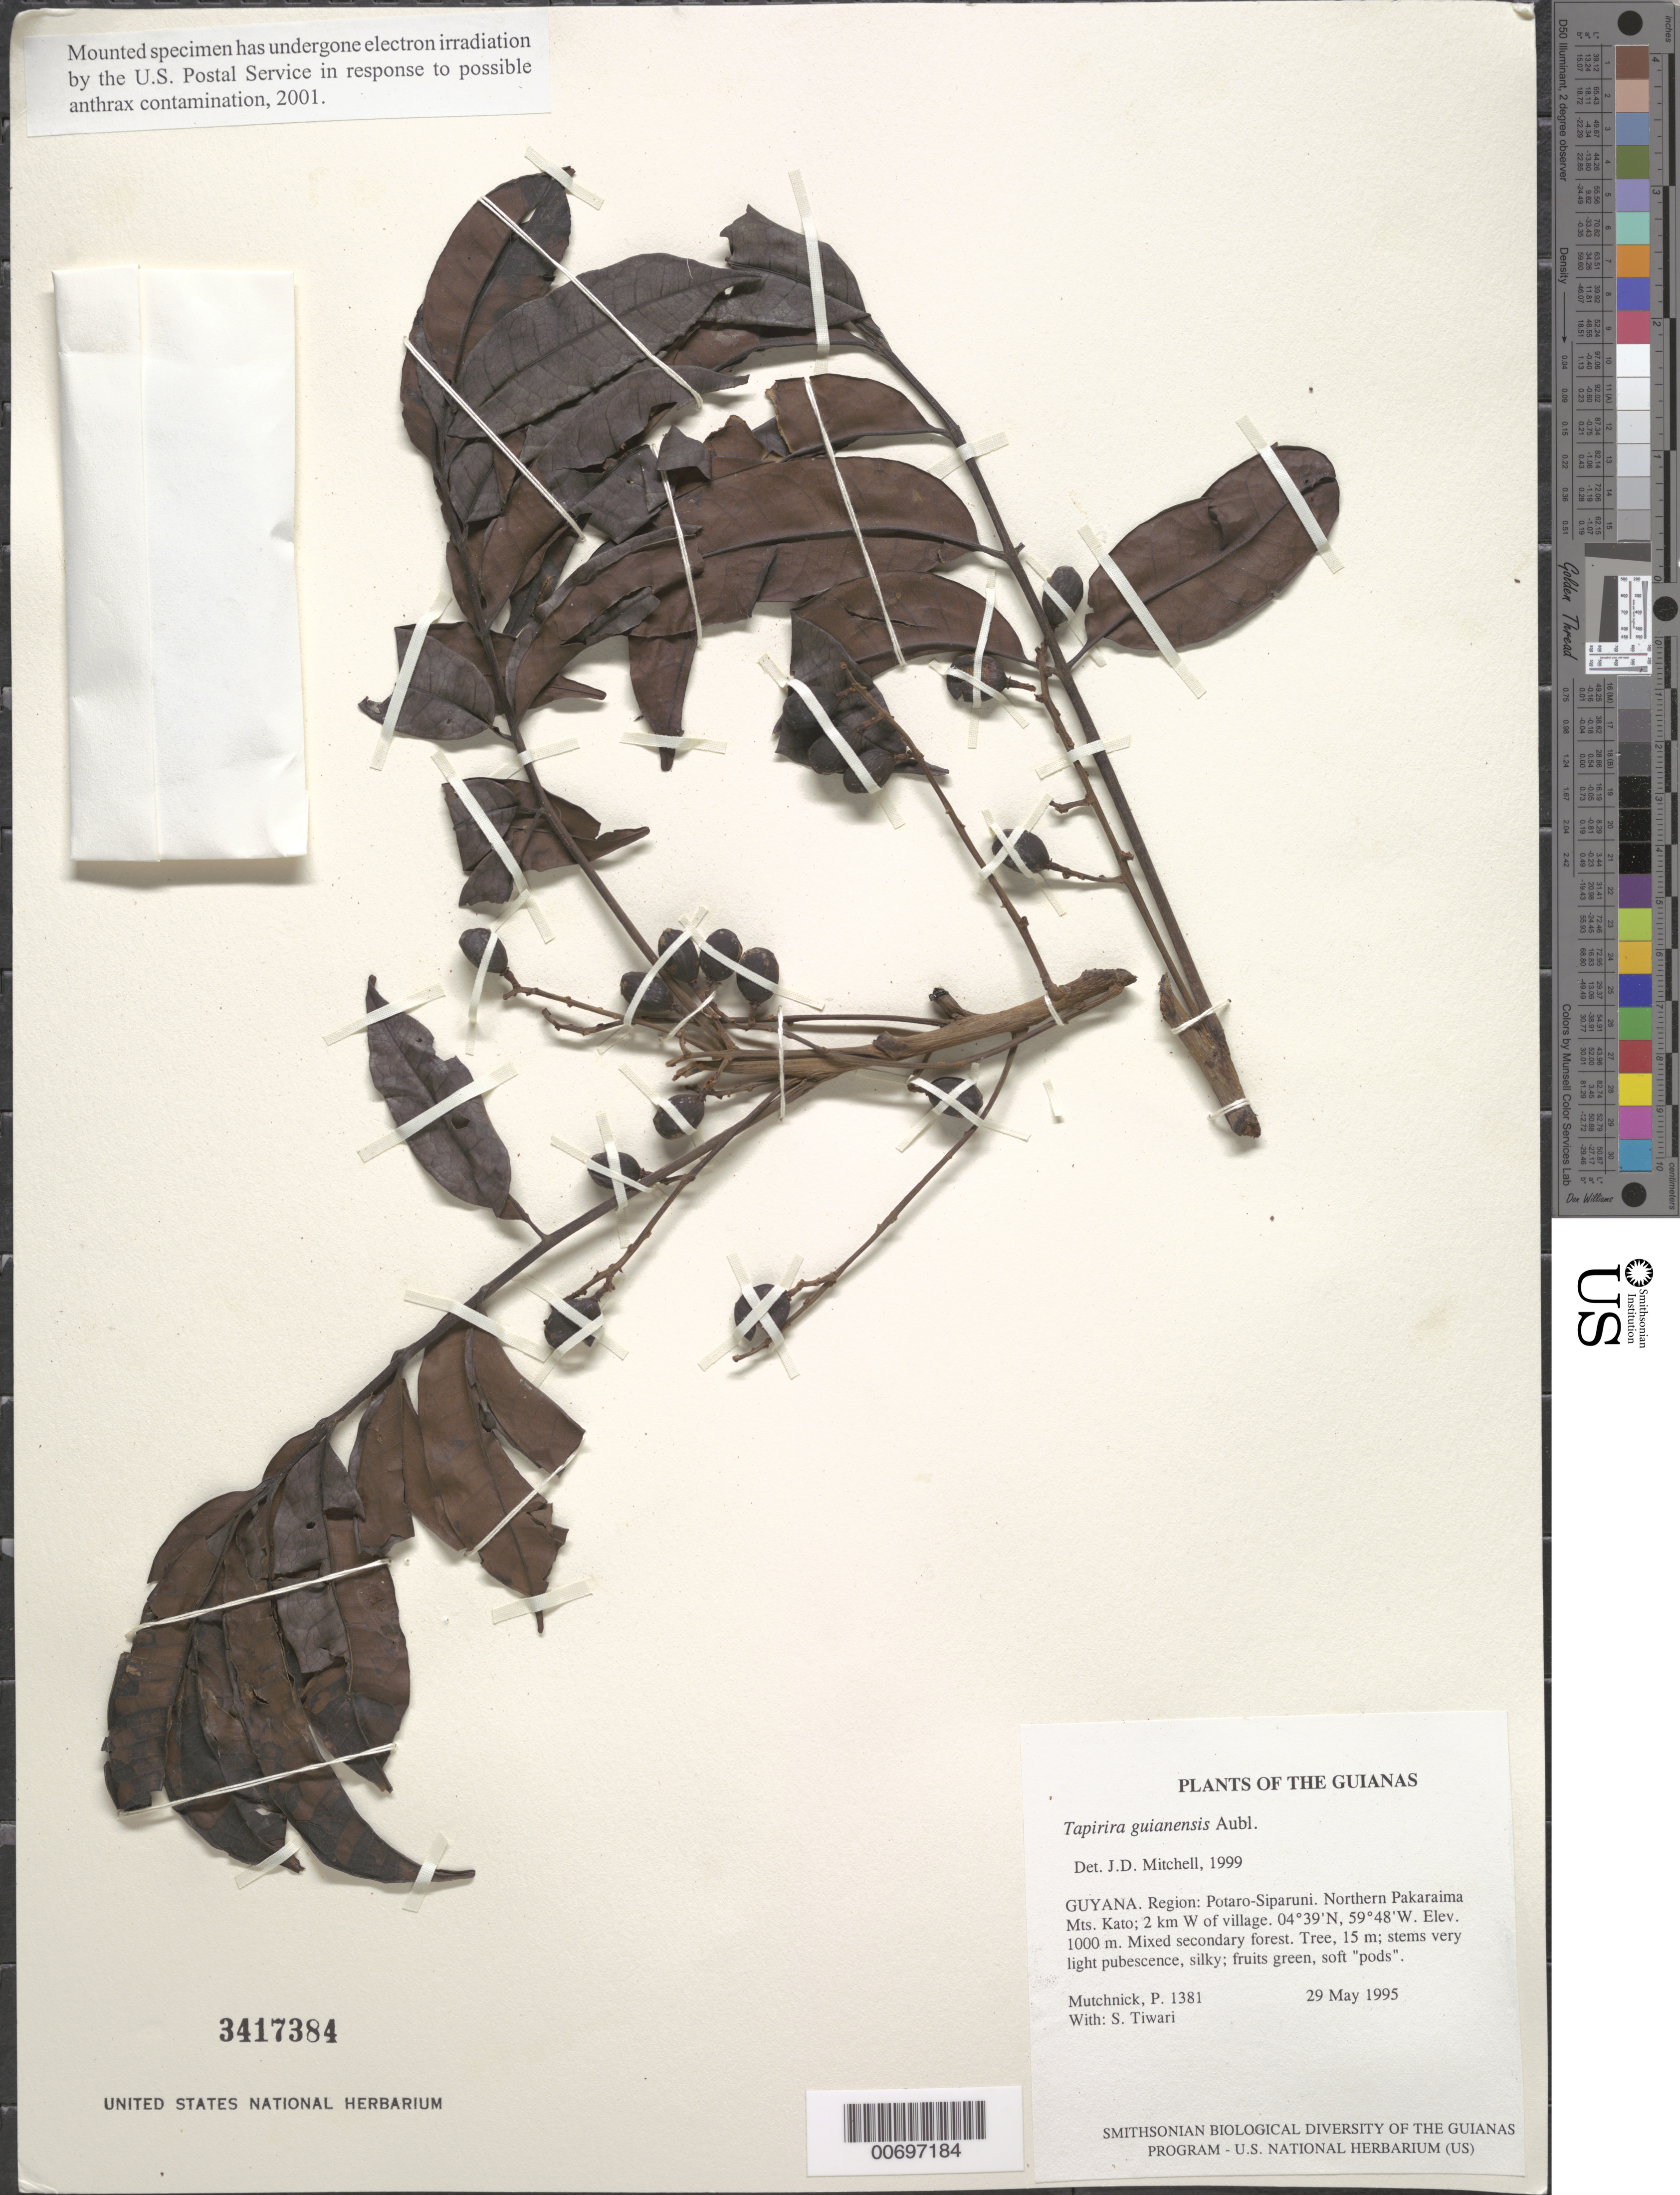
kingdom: Plantae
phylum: Tracheophyta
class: Magnoliopsida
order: Sapindales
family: Anacardiaceae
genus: Tapirira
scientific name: Tapirira guianensis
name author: Aubl.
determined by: Mitchell, John D.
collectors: P. Mutchnick & S. Tiwari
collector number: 1381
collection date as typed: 29 May 1995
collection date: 1995-05-29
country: Guyana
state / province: Potaro-Siparuni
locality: Northern Pakaraima Mts. Kato; 2 km W of village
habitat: Mixed secondary forest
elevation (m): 1000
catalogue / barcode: US 3417384